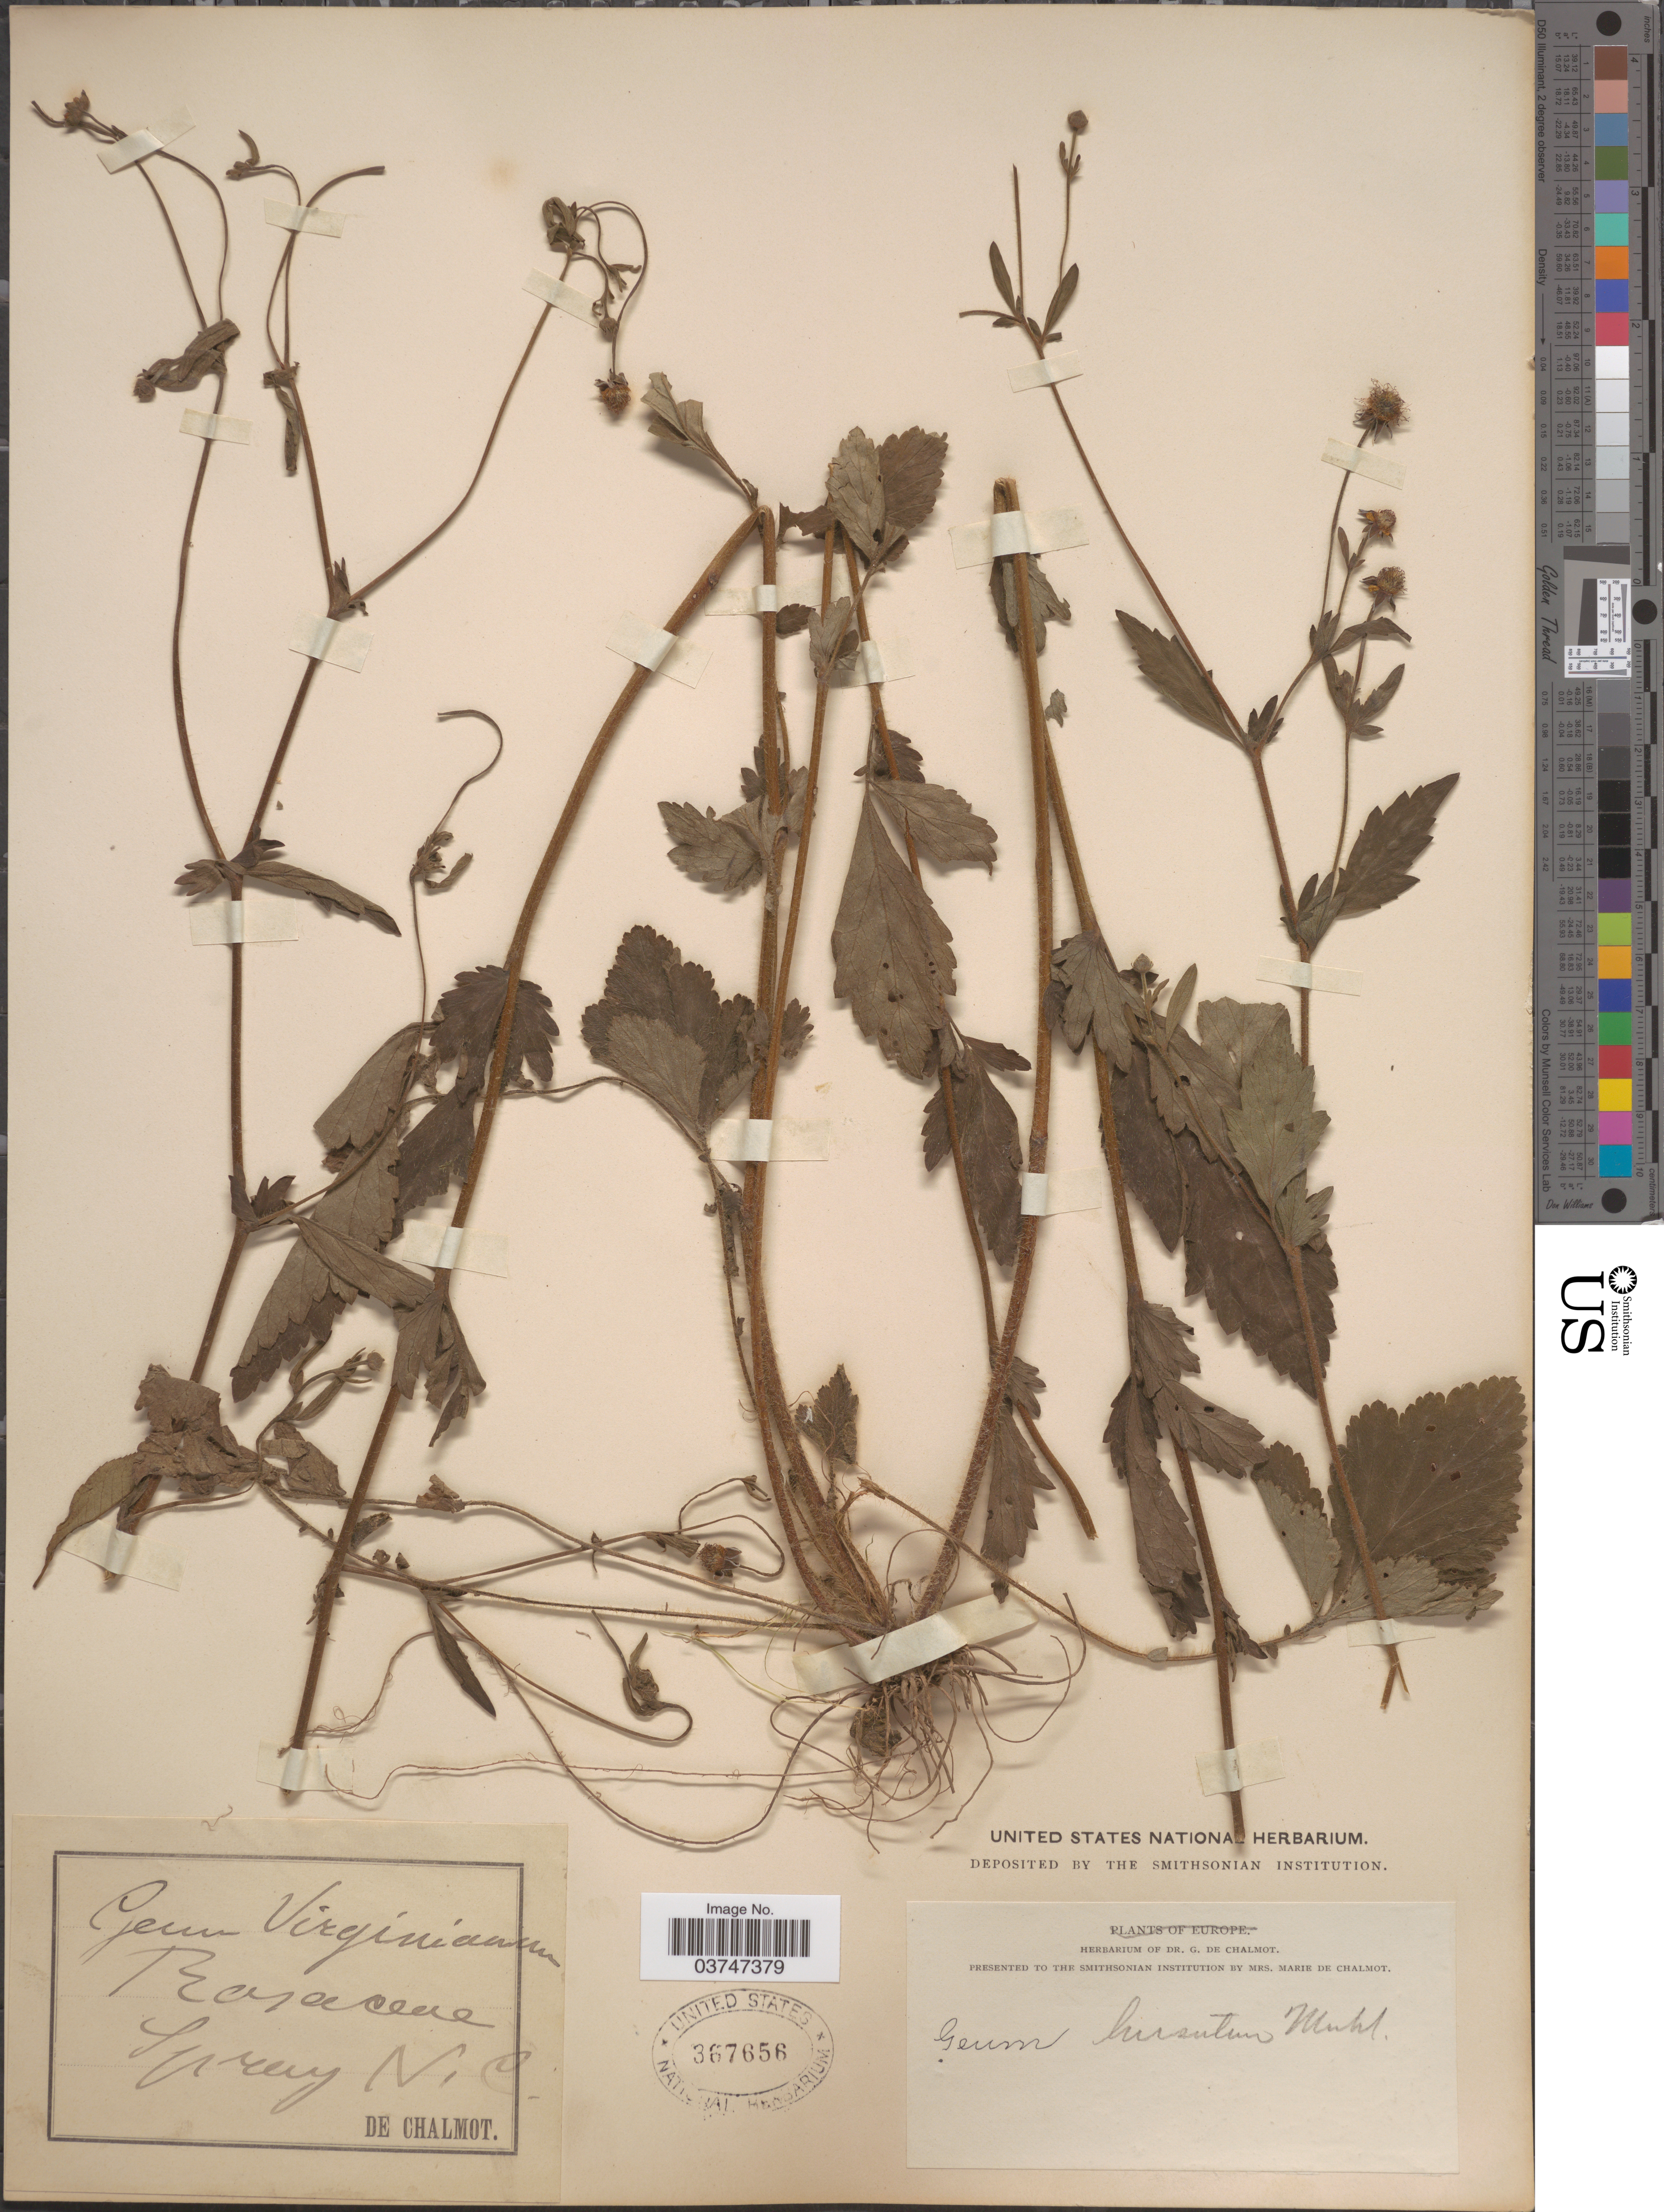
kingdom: Plantae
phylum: Tracheophyta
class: Magnoliopsida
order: Rosales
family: Rosaceae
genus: Geum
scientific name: Geum hirsutum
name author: Muhl. ex Link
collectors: G. de Chalmot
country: United States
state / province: North Carolina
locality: Spray.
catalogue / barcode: US 367656